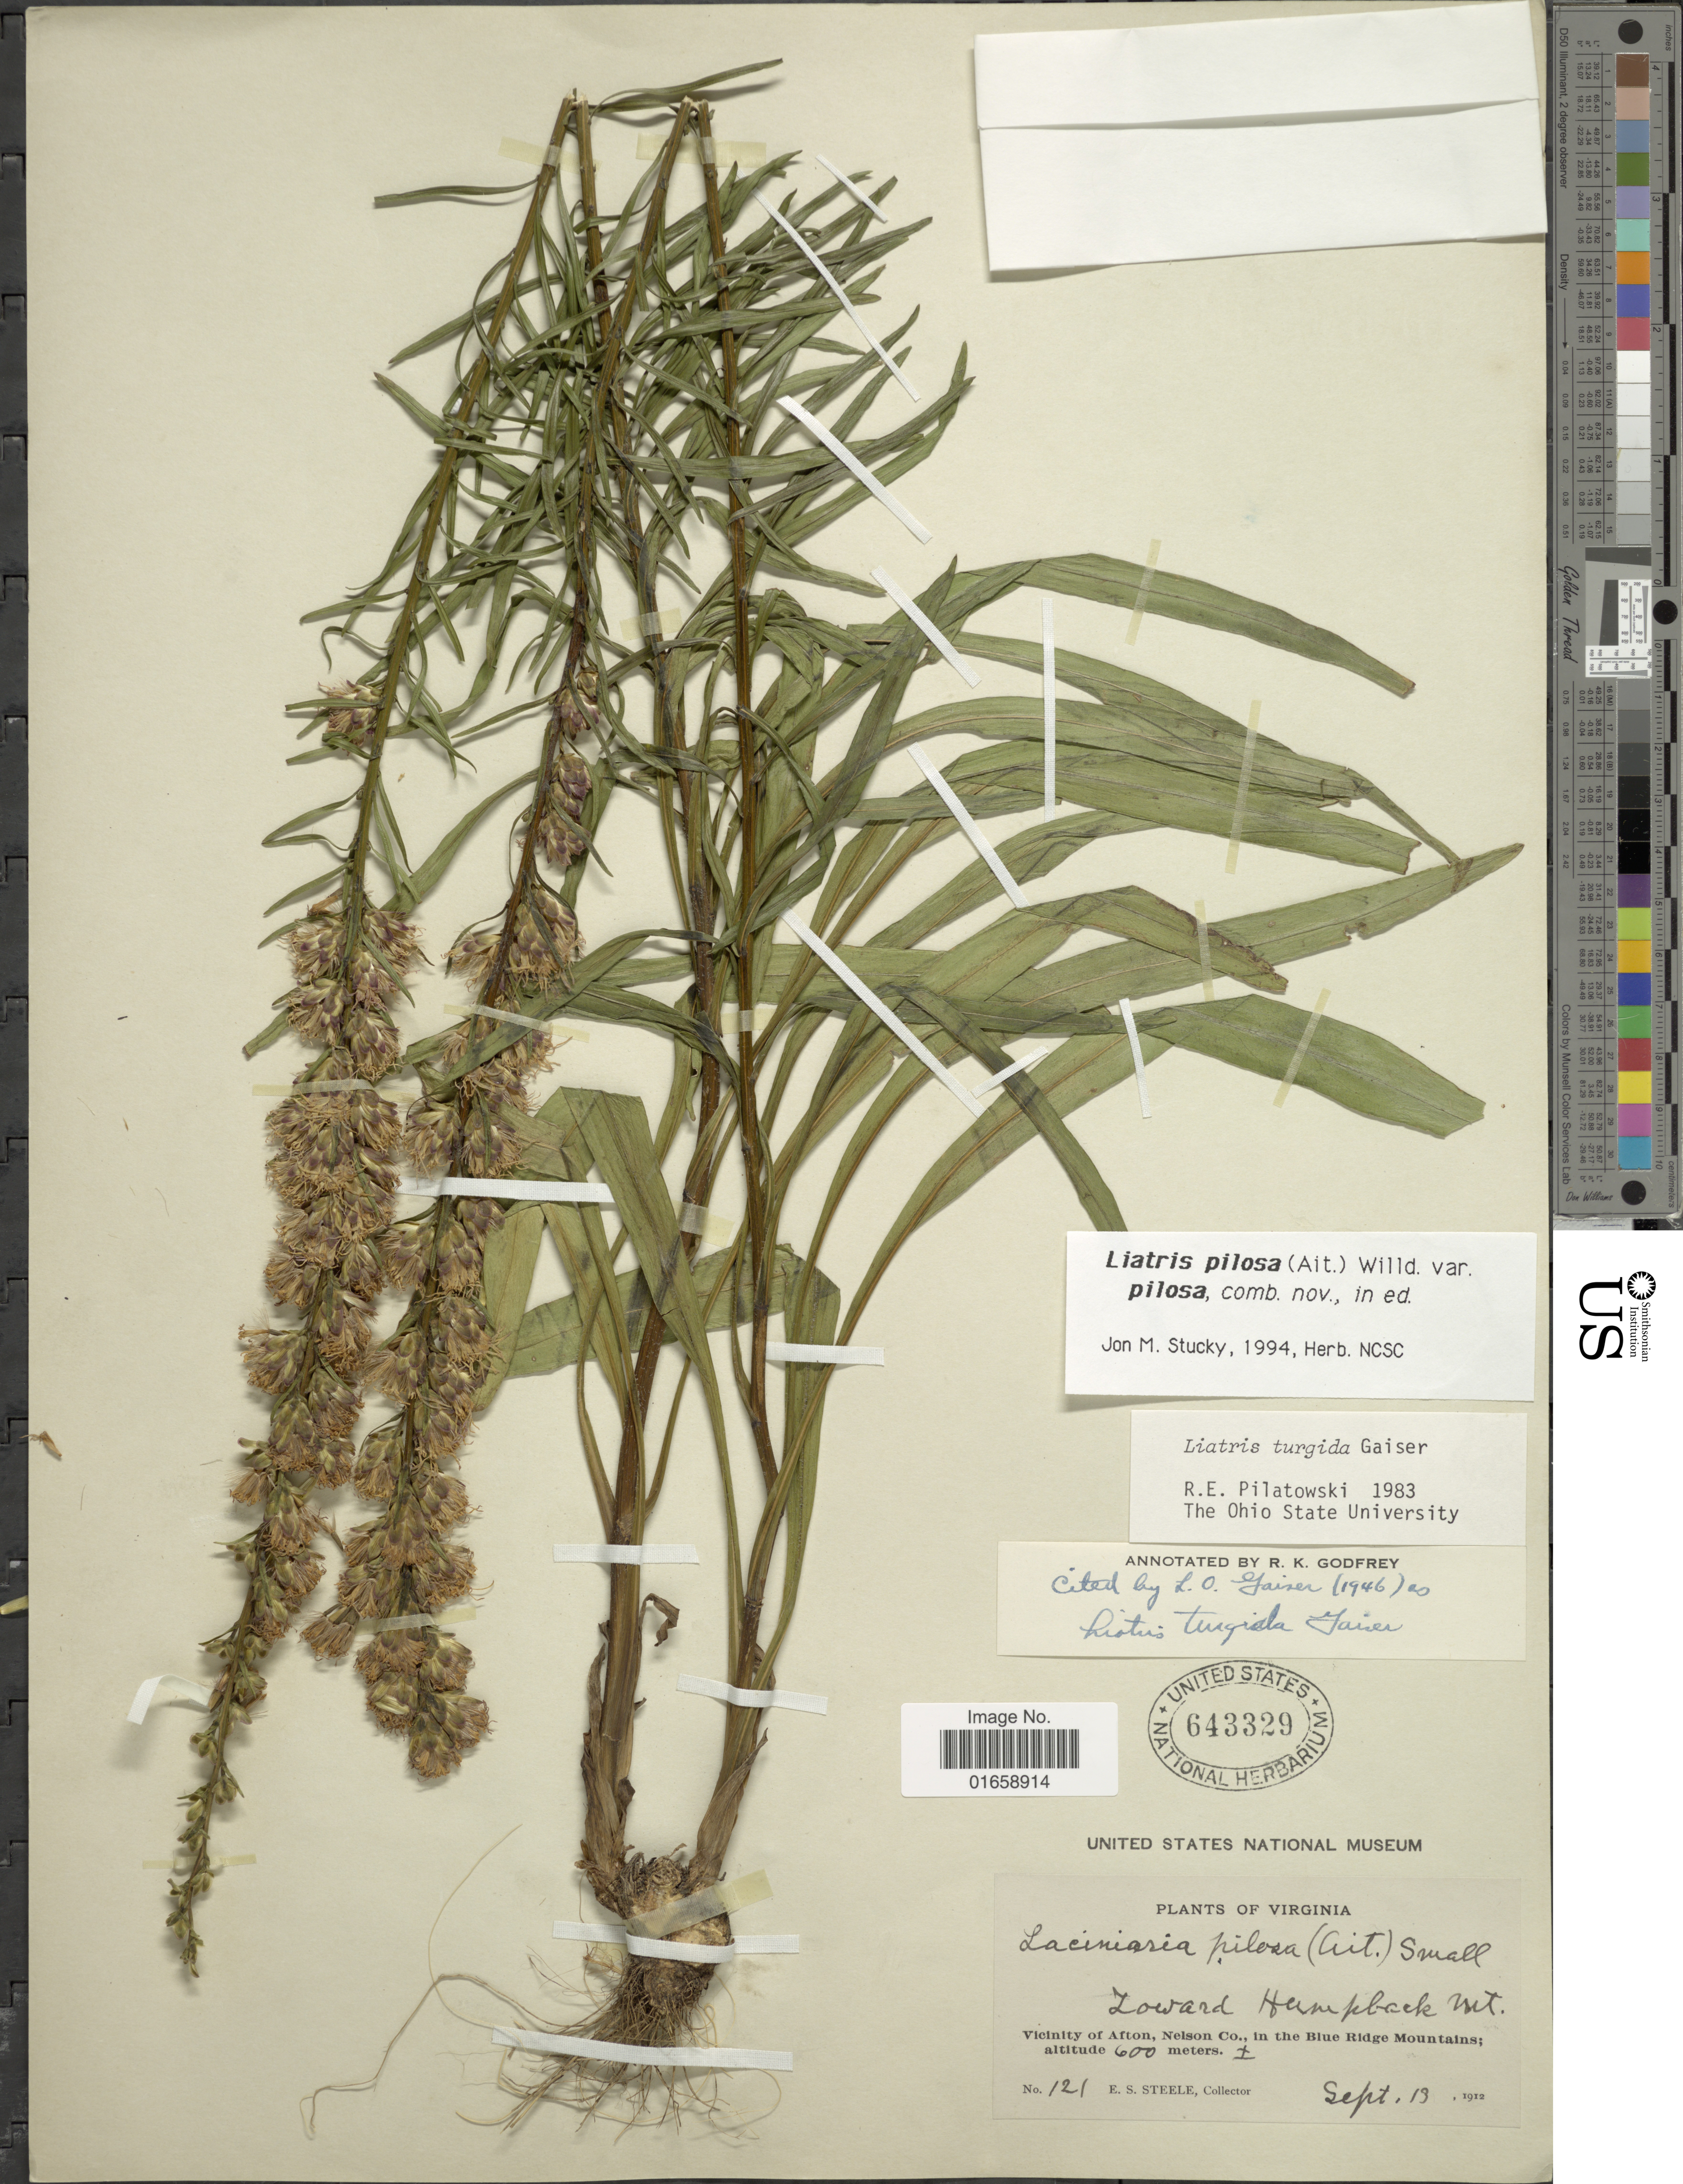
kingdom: Plantae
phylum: Tracheophyta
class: Magnoliopsida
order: Asterales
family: Asteraceae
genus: Liatris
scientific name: Liatris pilosa var. pilosa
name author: (Aiton) Willd.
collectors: E. Steele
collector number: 121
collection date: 1912-09-13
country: United States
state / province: Virginia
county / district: Nelson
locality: Loward Hamplarck Mt., Vicinity of Afton, Nelson Co., in the Blue Ridge Mountains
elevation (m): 600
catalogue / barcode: US 643329